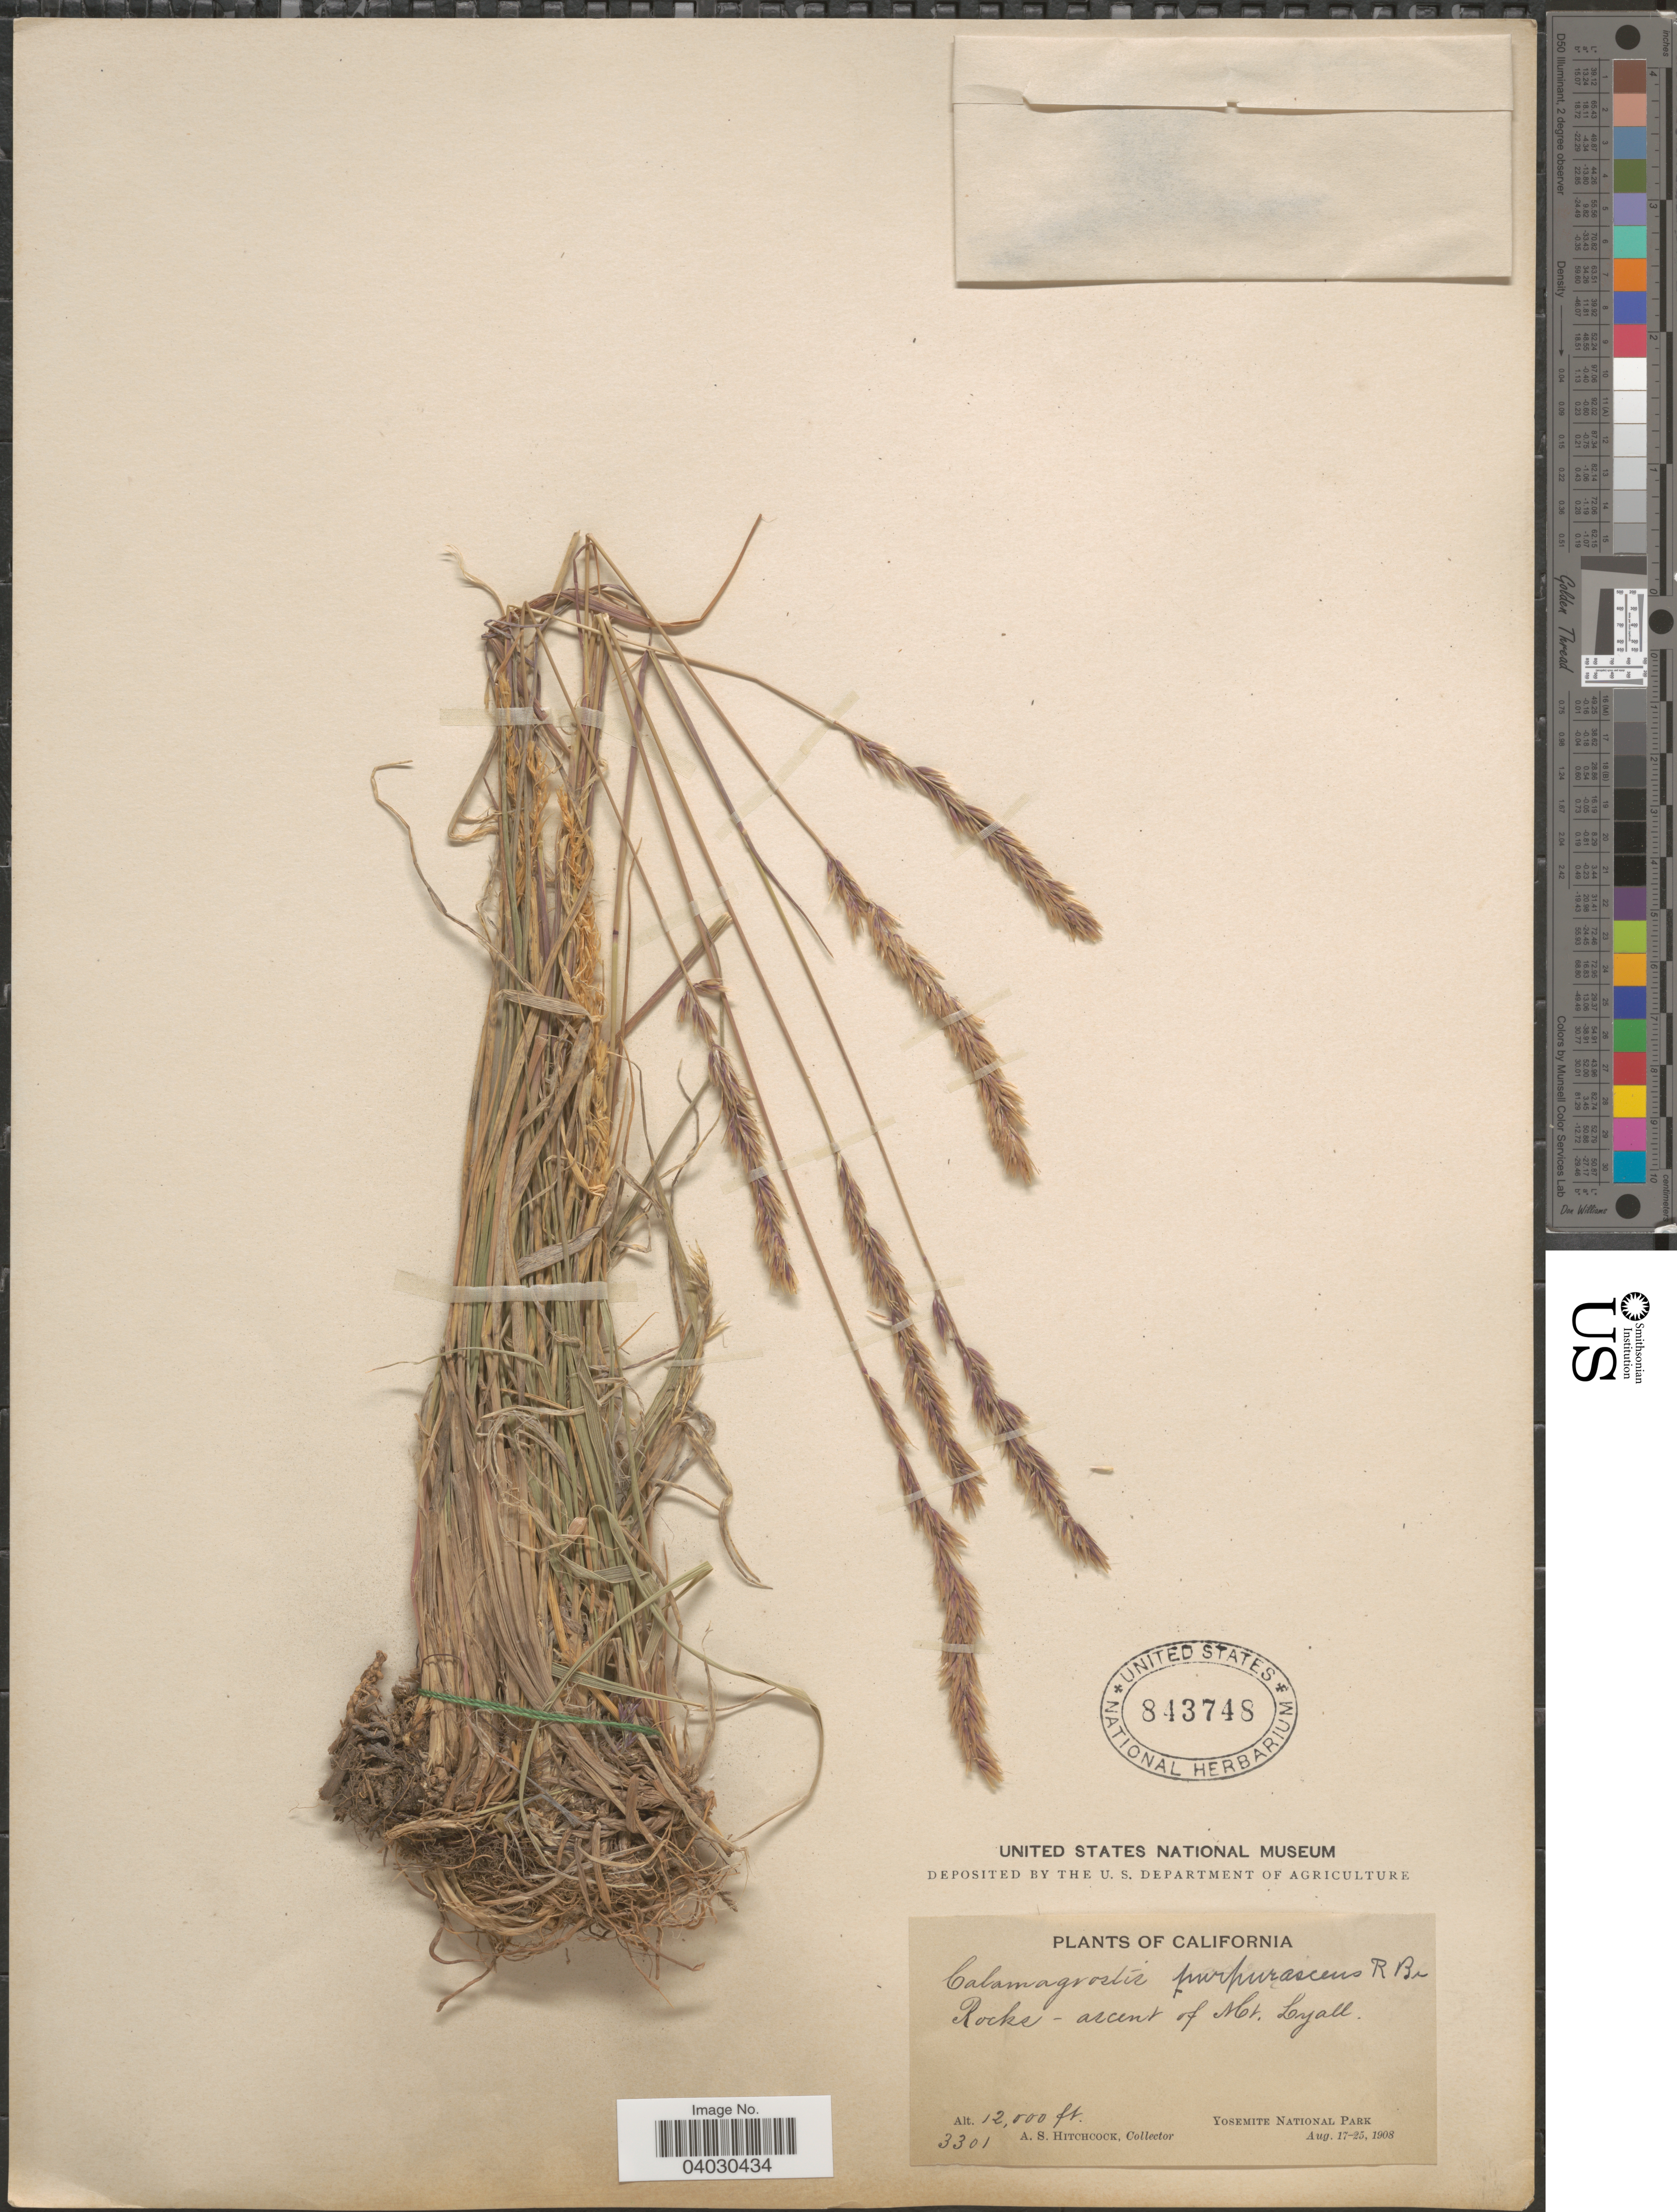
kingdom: Plantae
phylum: Tracheophyta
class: Liliopsida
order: Poales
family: Poaceae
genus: Calamagrostis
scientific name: Calamagrostis purpurascens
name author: R. Br.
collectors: A. S. Hitchcock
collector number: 3301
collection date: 1908-08-17/1908-08-25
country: United States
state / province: California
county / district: Mariposa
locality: Ascent of Mt. Lyall. Yosemite National Park.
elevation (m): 3658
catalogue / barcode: US 843748